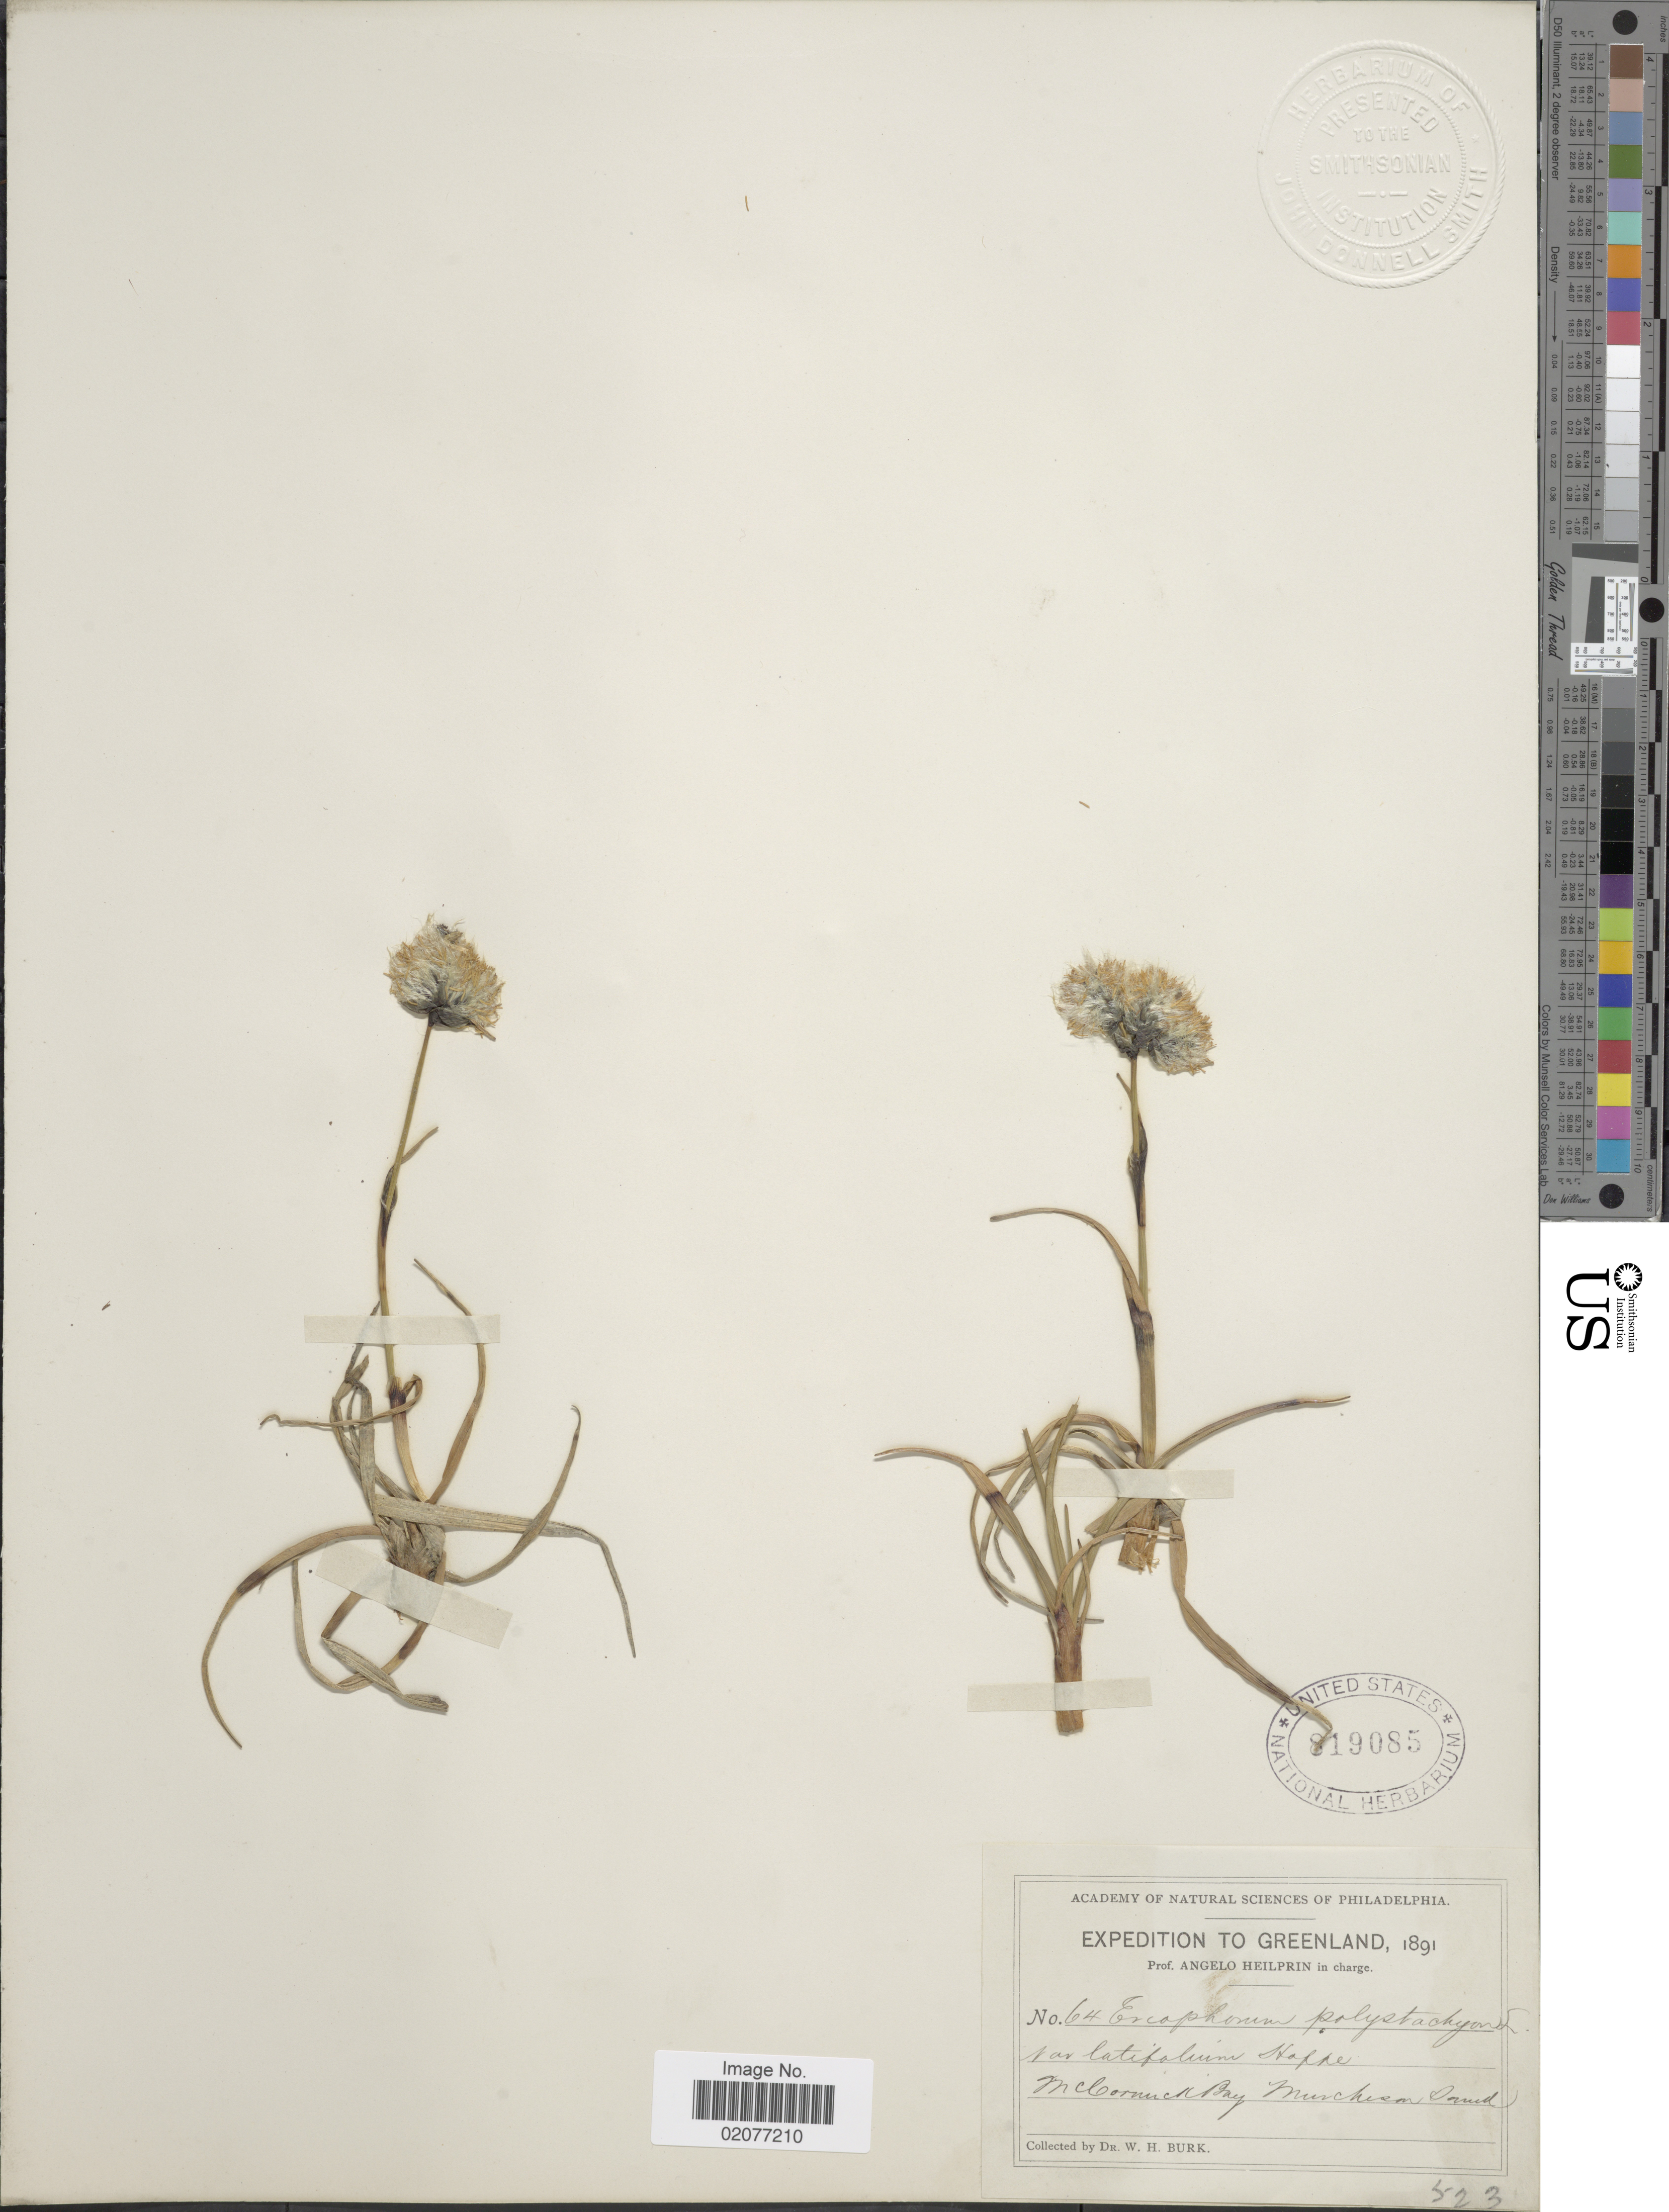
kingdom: Plantae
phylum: Tracheophyta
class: Liliopsida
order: Poales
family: Cyperaceae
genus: Eriophorum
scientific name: Eriophorum angustifolium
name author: Honck.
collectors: W. Burk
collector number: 64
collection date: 1891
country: Greenland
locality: McCormick Bay, Murchison Sound.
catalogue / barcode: US 819085